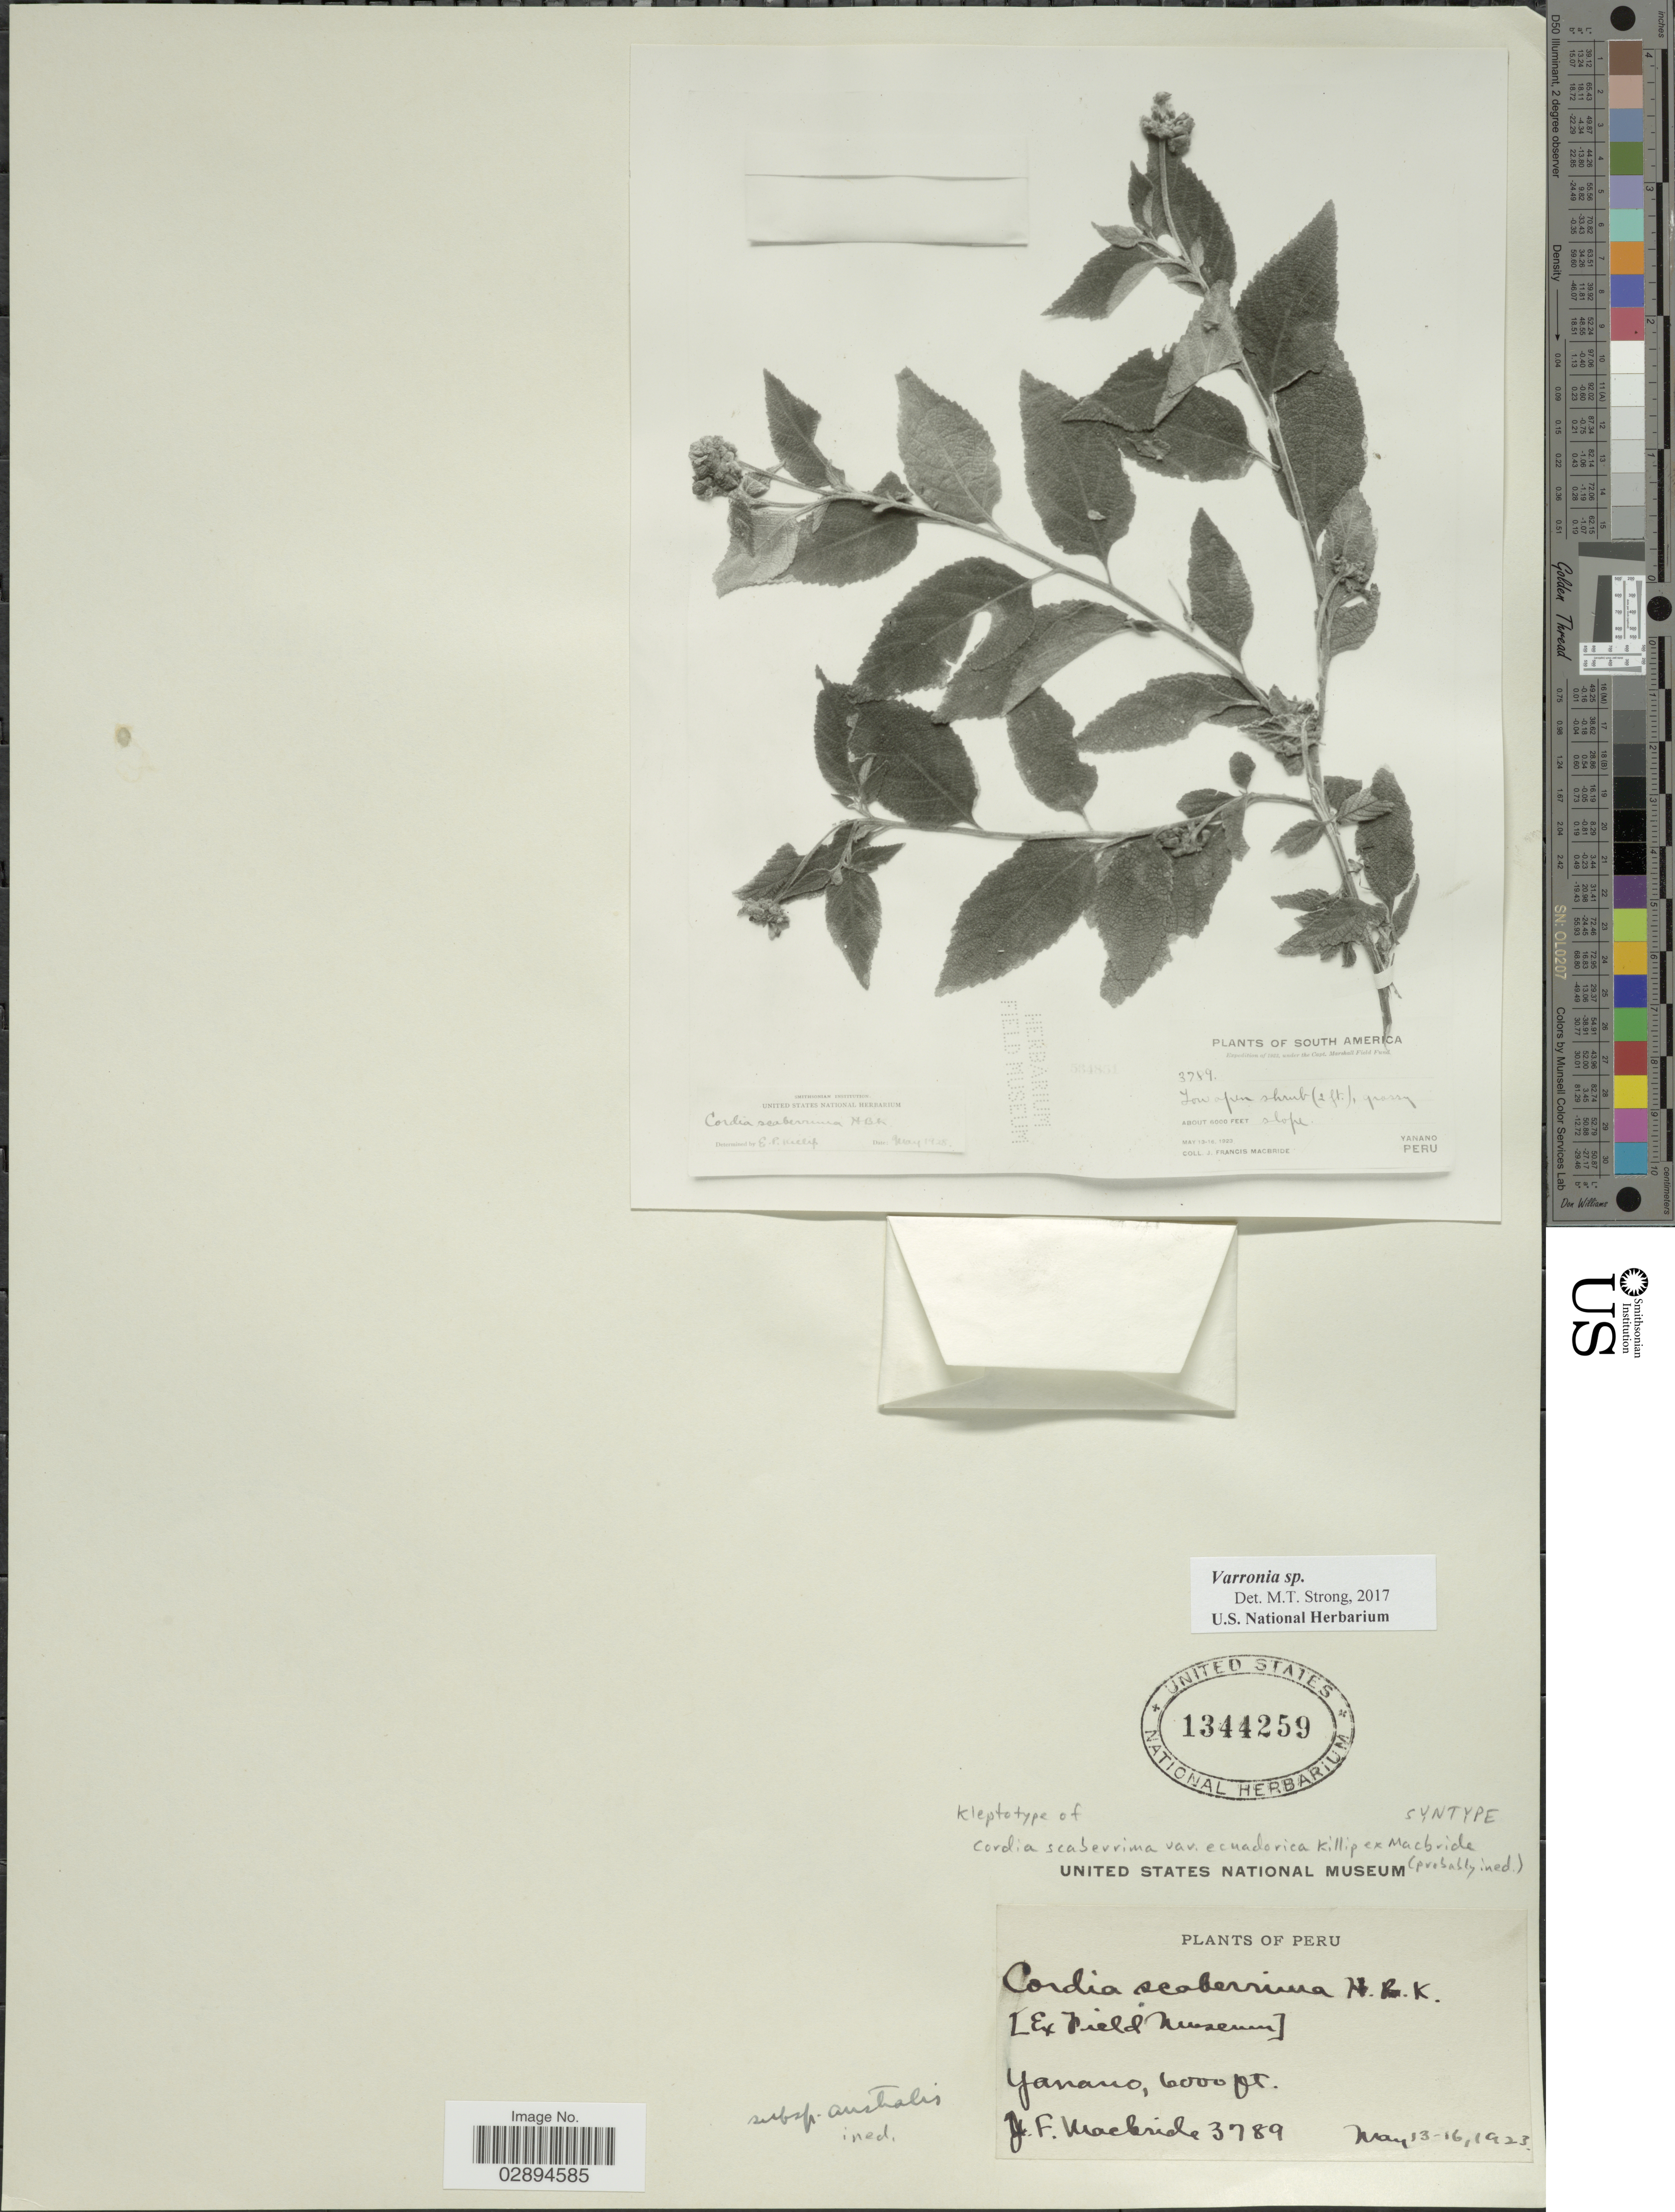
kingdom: Plantae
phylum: Tracheophyta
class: Magnoliopsida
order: Boraginales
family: Cordiaceae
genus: Varronia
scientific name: Varronia sp.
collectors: J. F. Macbride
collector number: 3789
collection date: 1923-05-13/1923-05-16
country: Peru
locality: Yanano.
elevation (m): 1829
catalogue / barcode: US 1344259